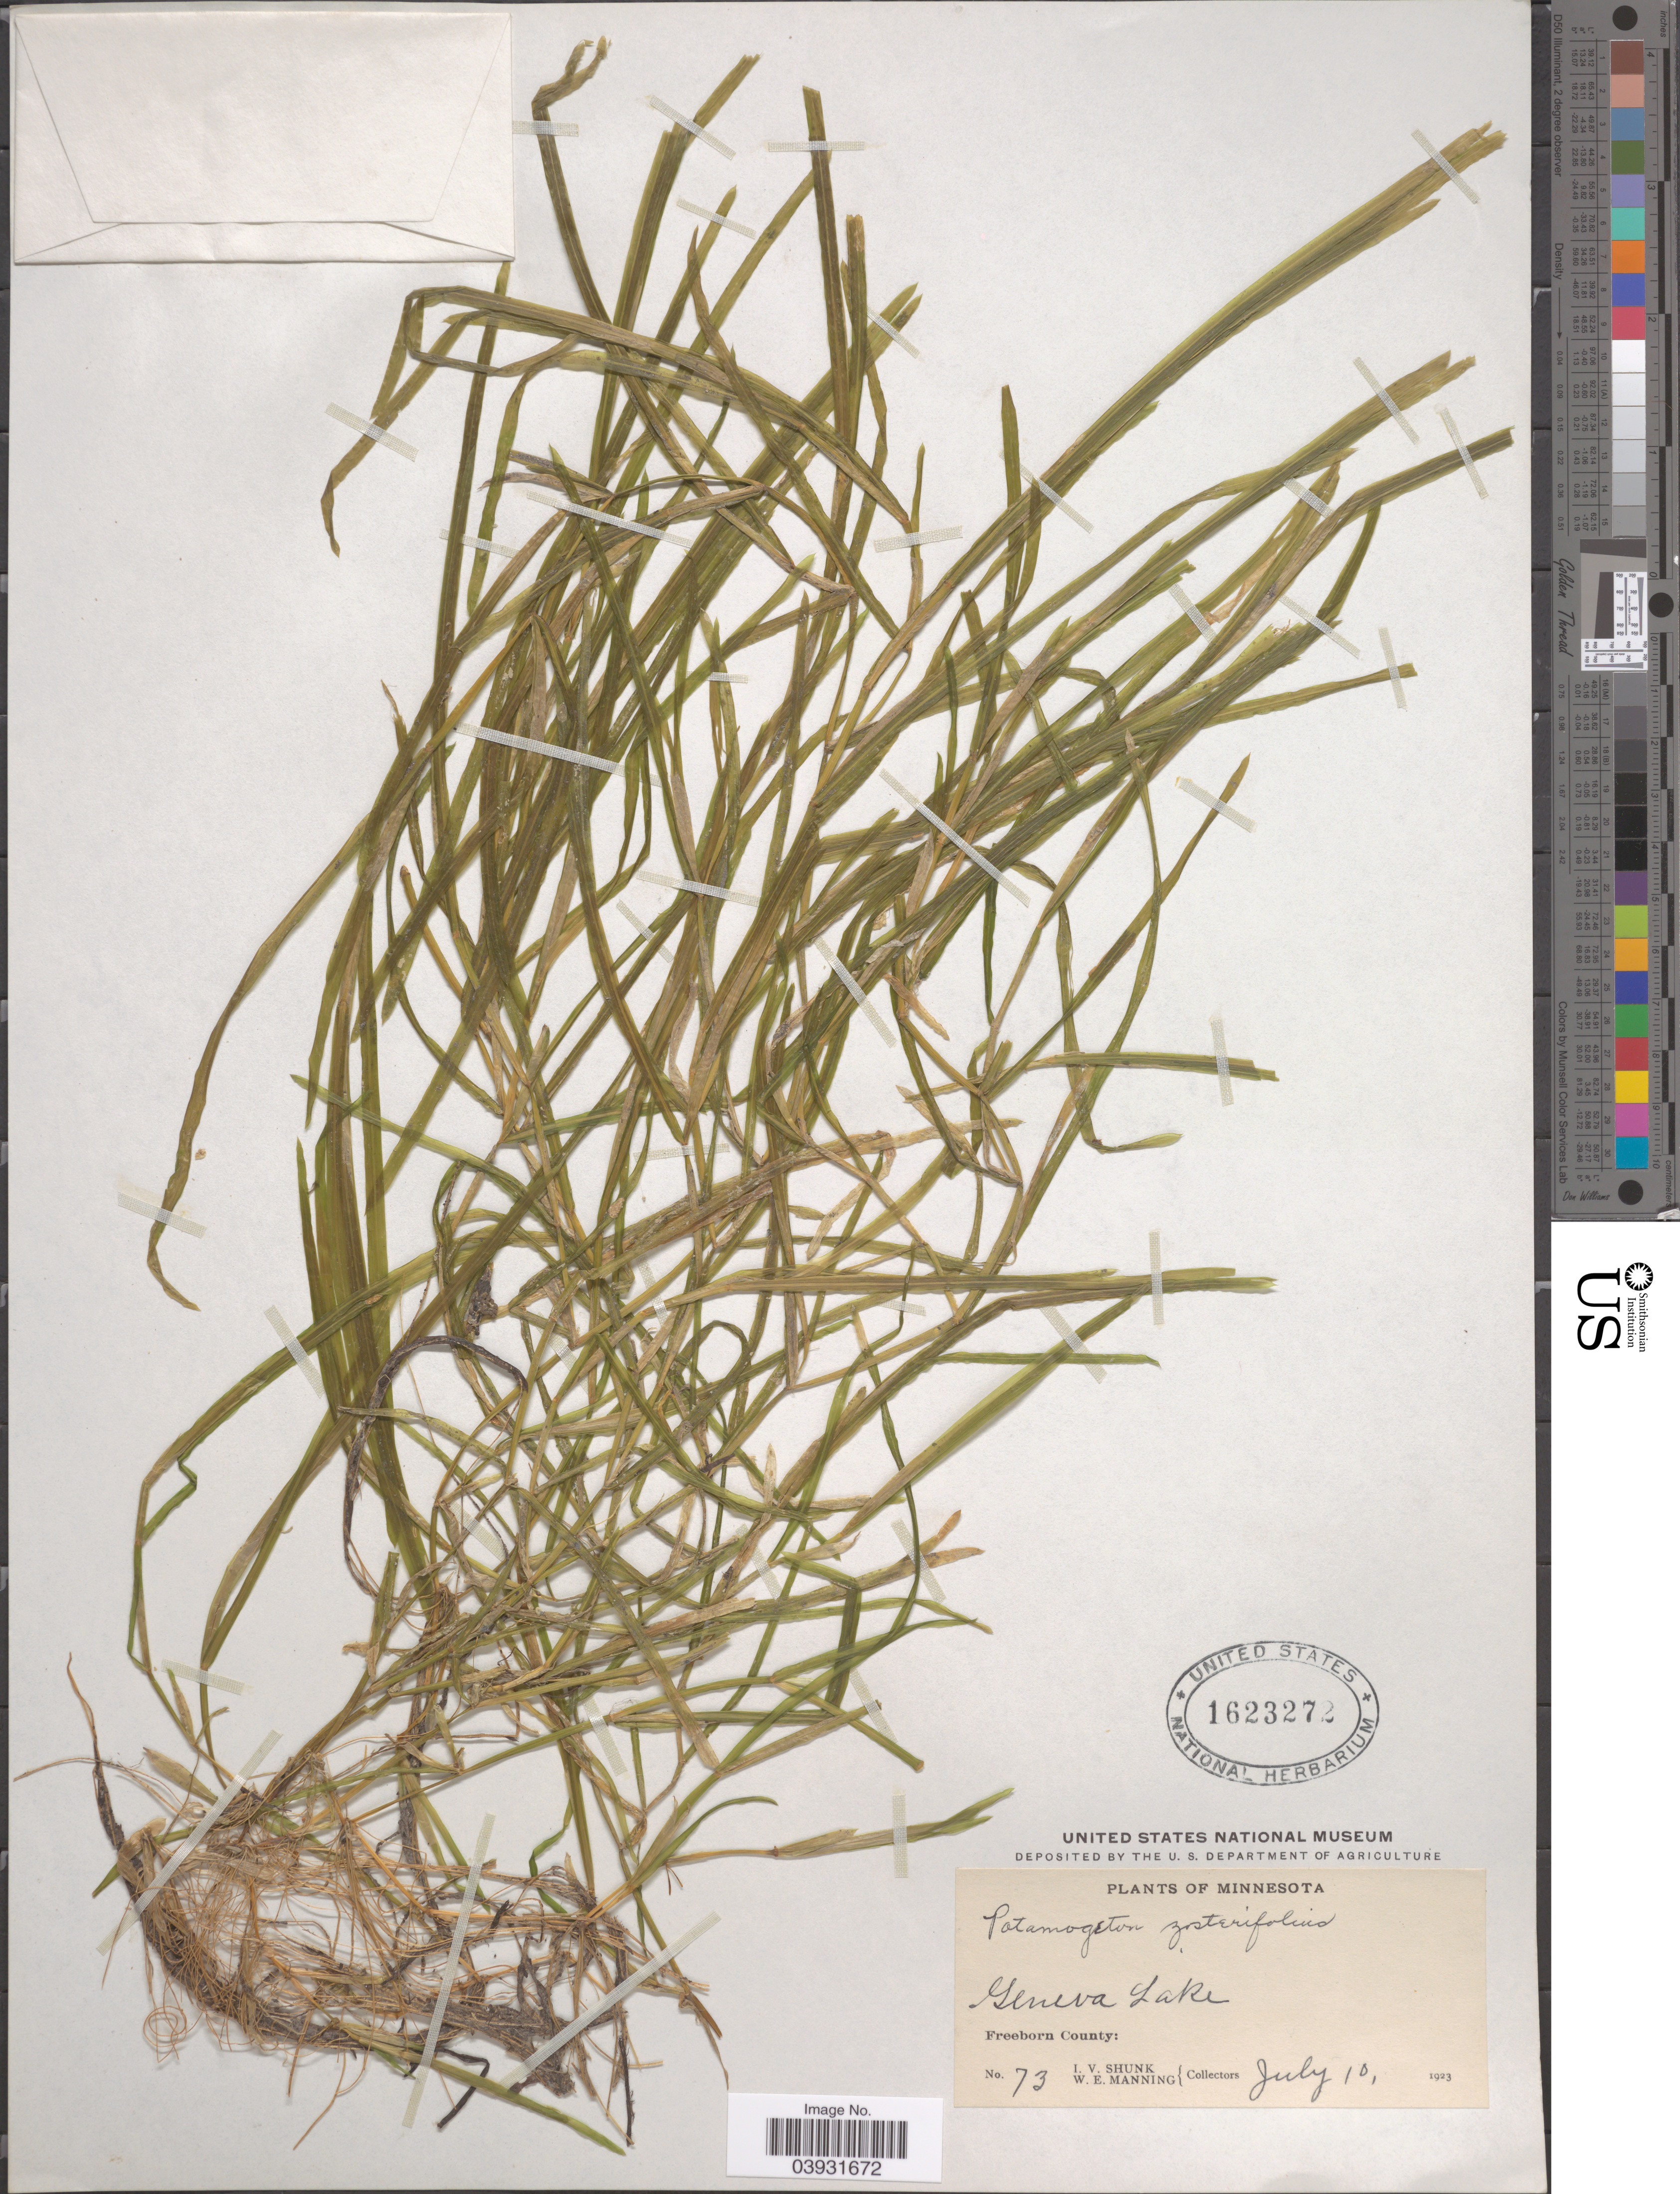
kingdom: Plantae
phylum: Tracheophyta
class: Liliopsida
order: Alismatales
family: Potamogetonaceae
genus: Potamogeton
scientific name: Potamogeton zosterifolius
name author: Schumach.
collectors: I. Shunk & W. Manning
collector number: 73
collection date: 1923-07-10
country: United States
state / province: Minnesota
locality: Geneva Lake. Freeborn County.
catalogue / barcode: US 1623272